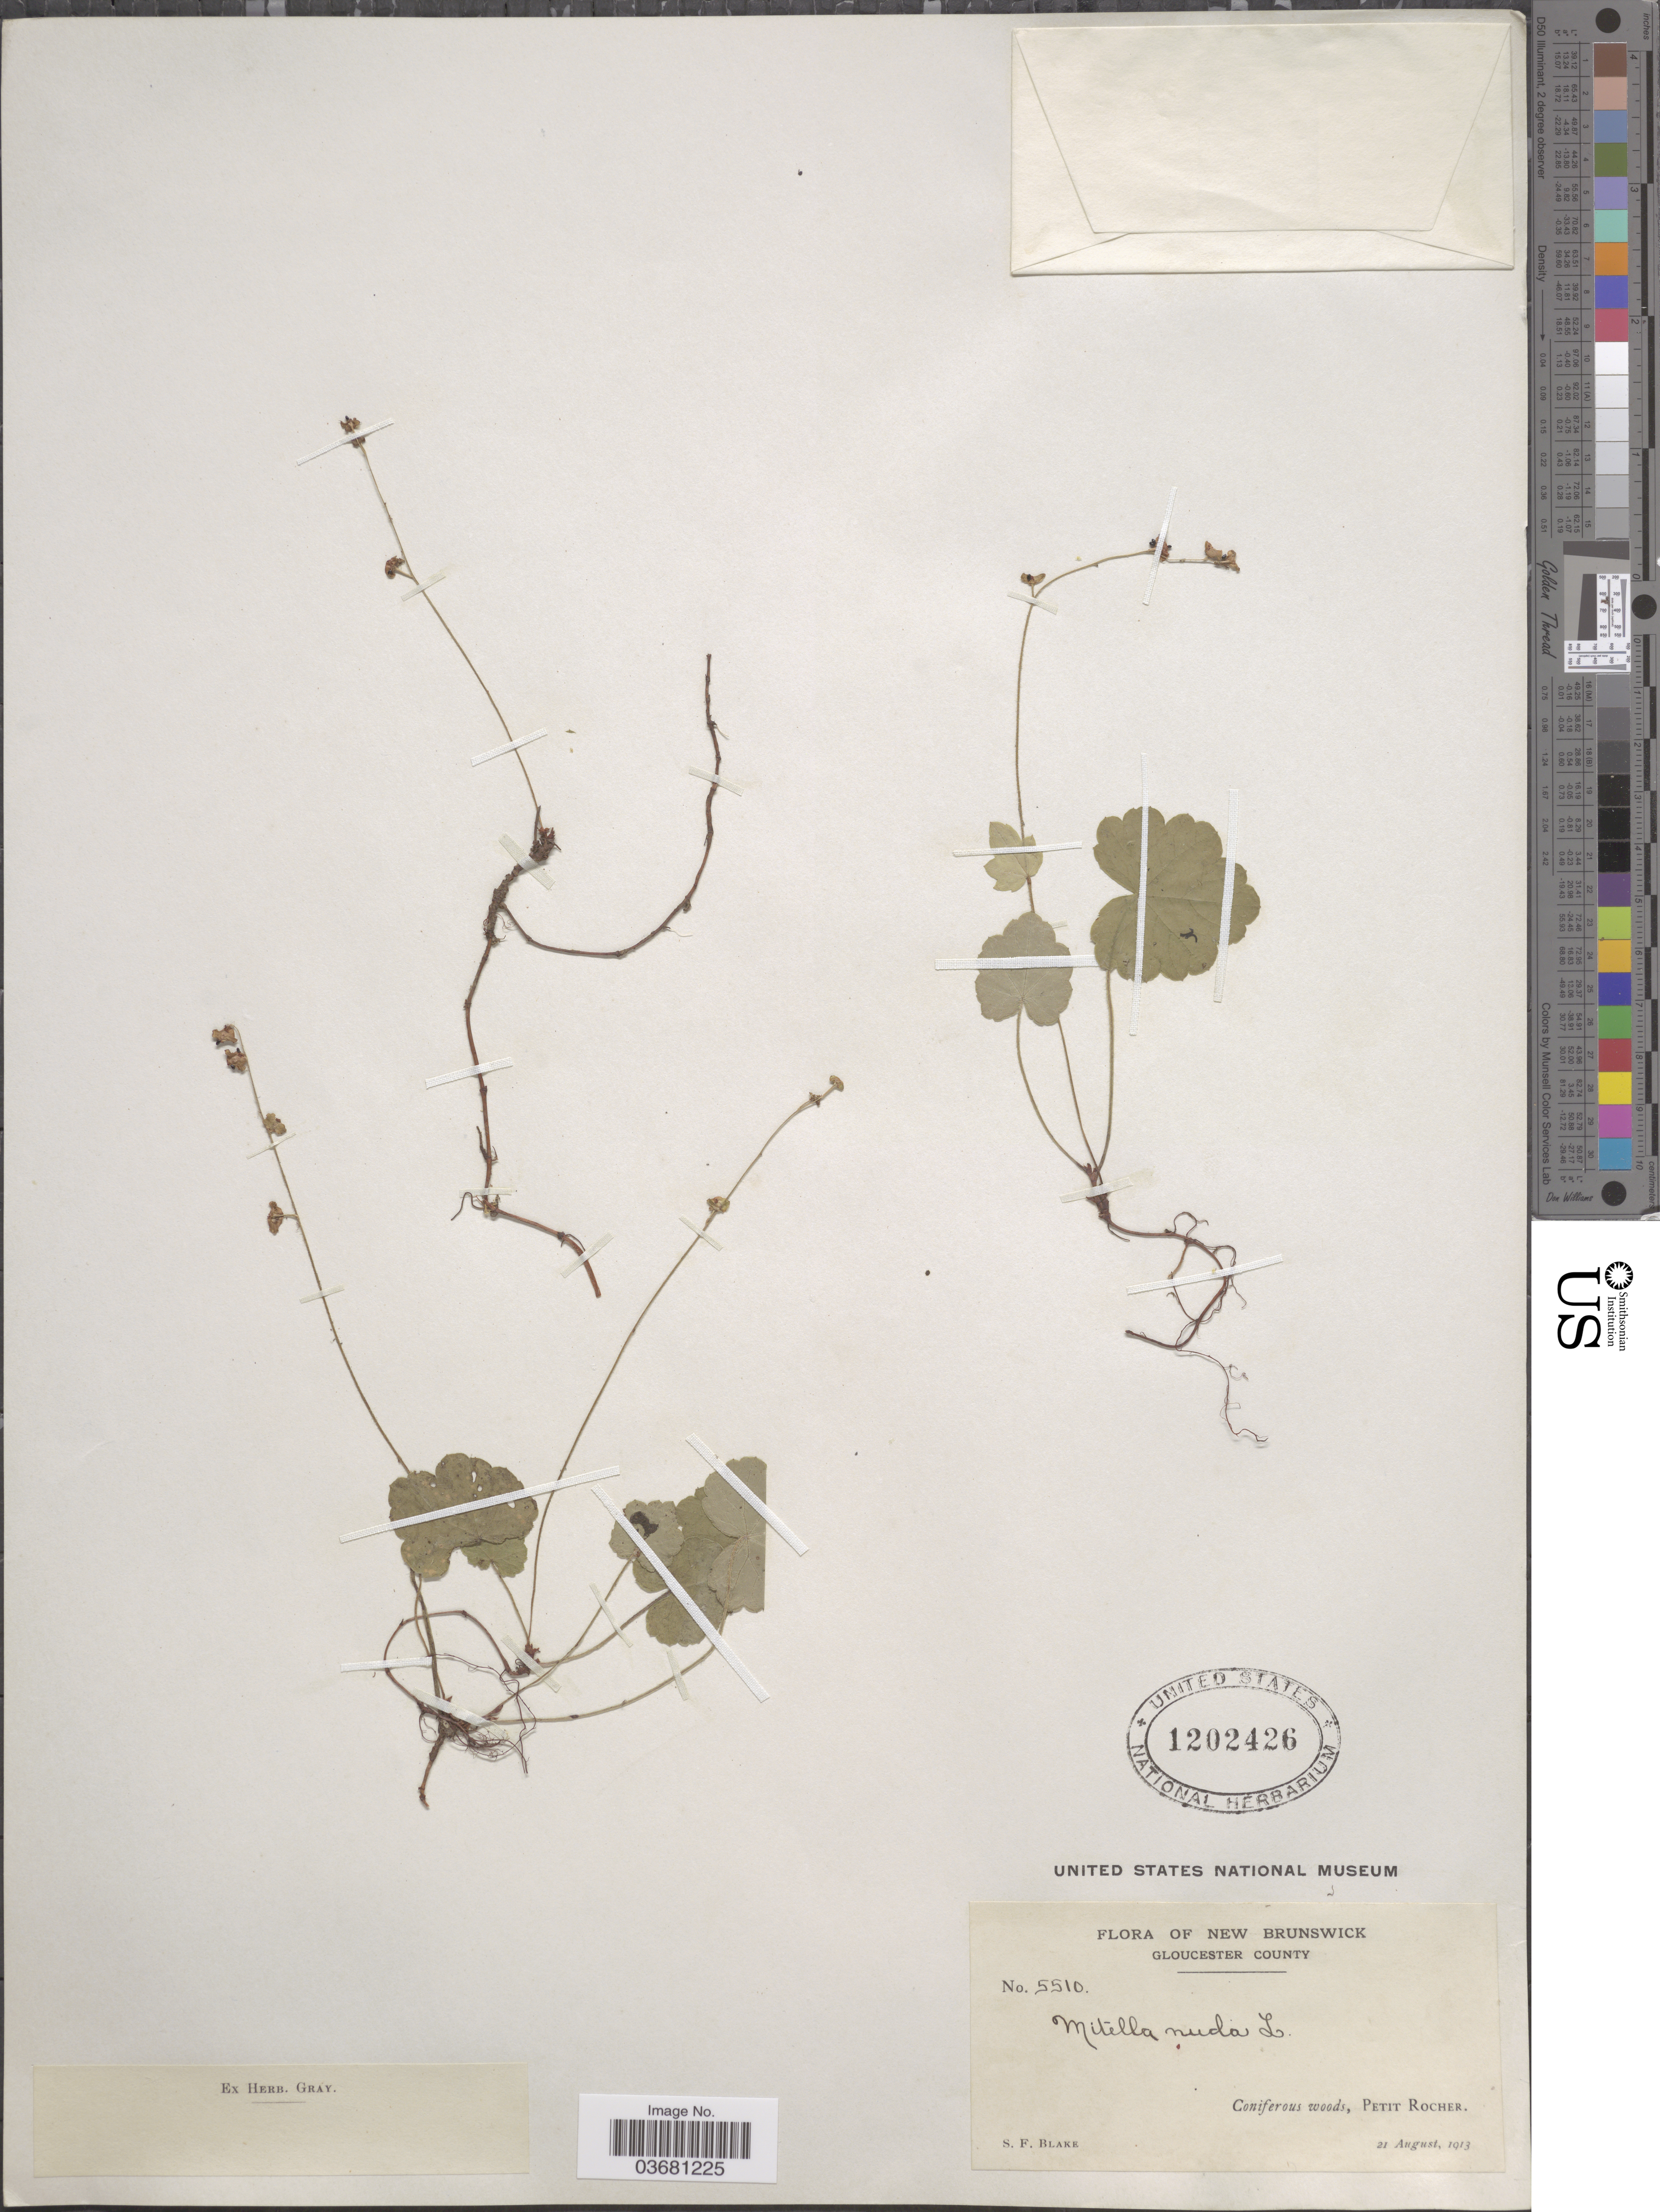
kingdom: Plantae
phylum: Tracheophyta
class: Magnoliopsida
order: Saxifragales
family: Saxifragaceae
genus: Mitella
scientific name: Mitella nuda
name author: L.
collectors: S. Blake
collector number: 5510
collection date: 1913-08-21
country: Canada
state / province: New Brunswick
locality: Gloucester County. Coniferous woods, Petit Rocher.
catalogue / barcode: US 1202426